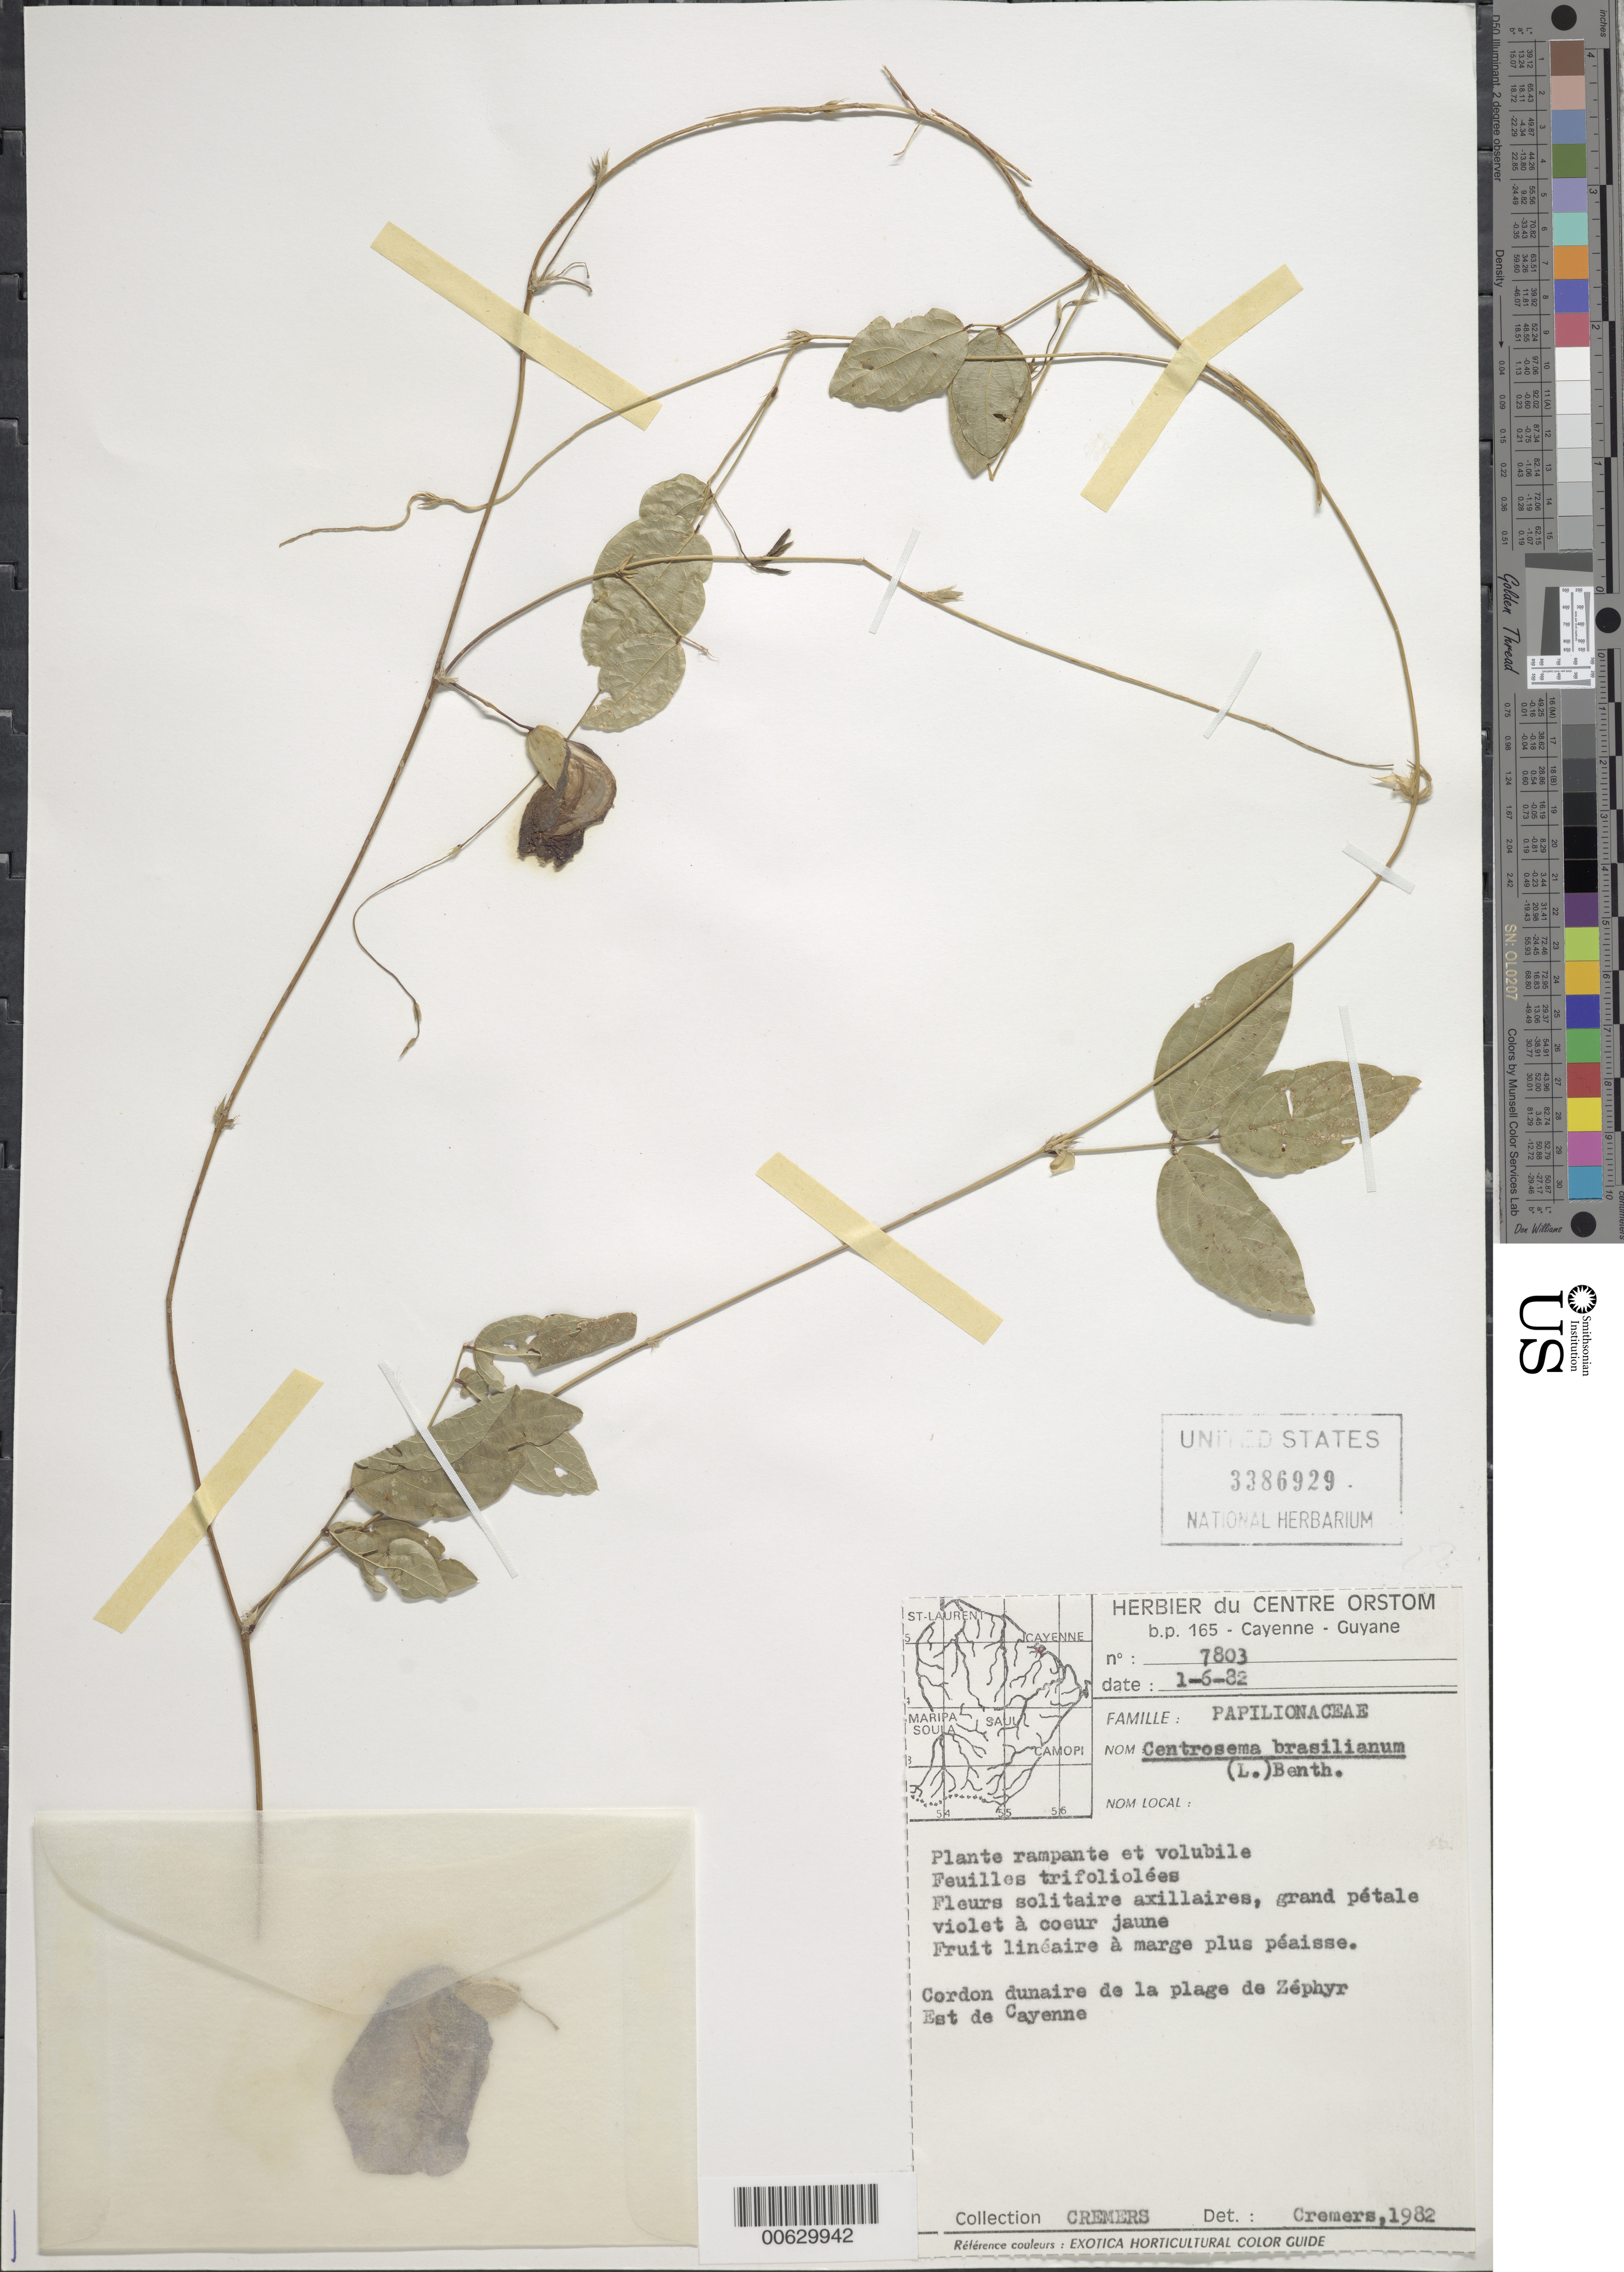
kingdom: Plantae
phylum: Tracheophyta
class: Magnoliopsida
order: Fabales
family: Fabaceae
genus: Centrosema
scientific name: Centrosema brasilianum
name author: (L.) Benth.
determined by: Cremers, Georges A.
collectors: G. Cremers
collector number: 7803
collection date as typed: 1-Jun-82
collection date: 1982-06-01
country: French Guiana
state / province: Cayenne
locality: Cayenne, E, plage de Zéphyr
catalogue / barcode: US 3386929